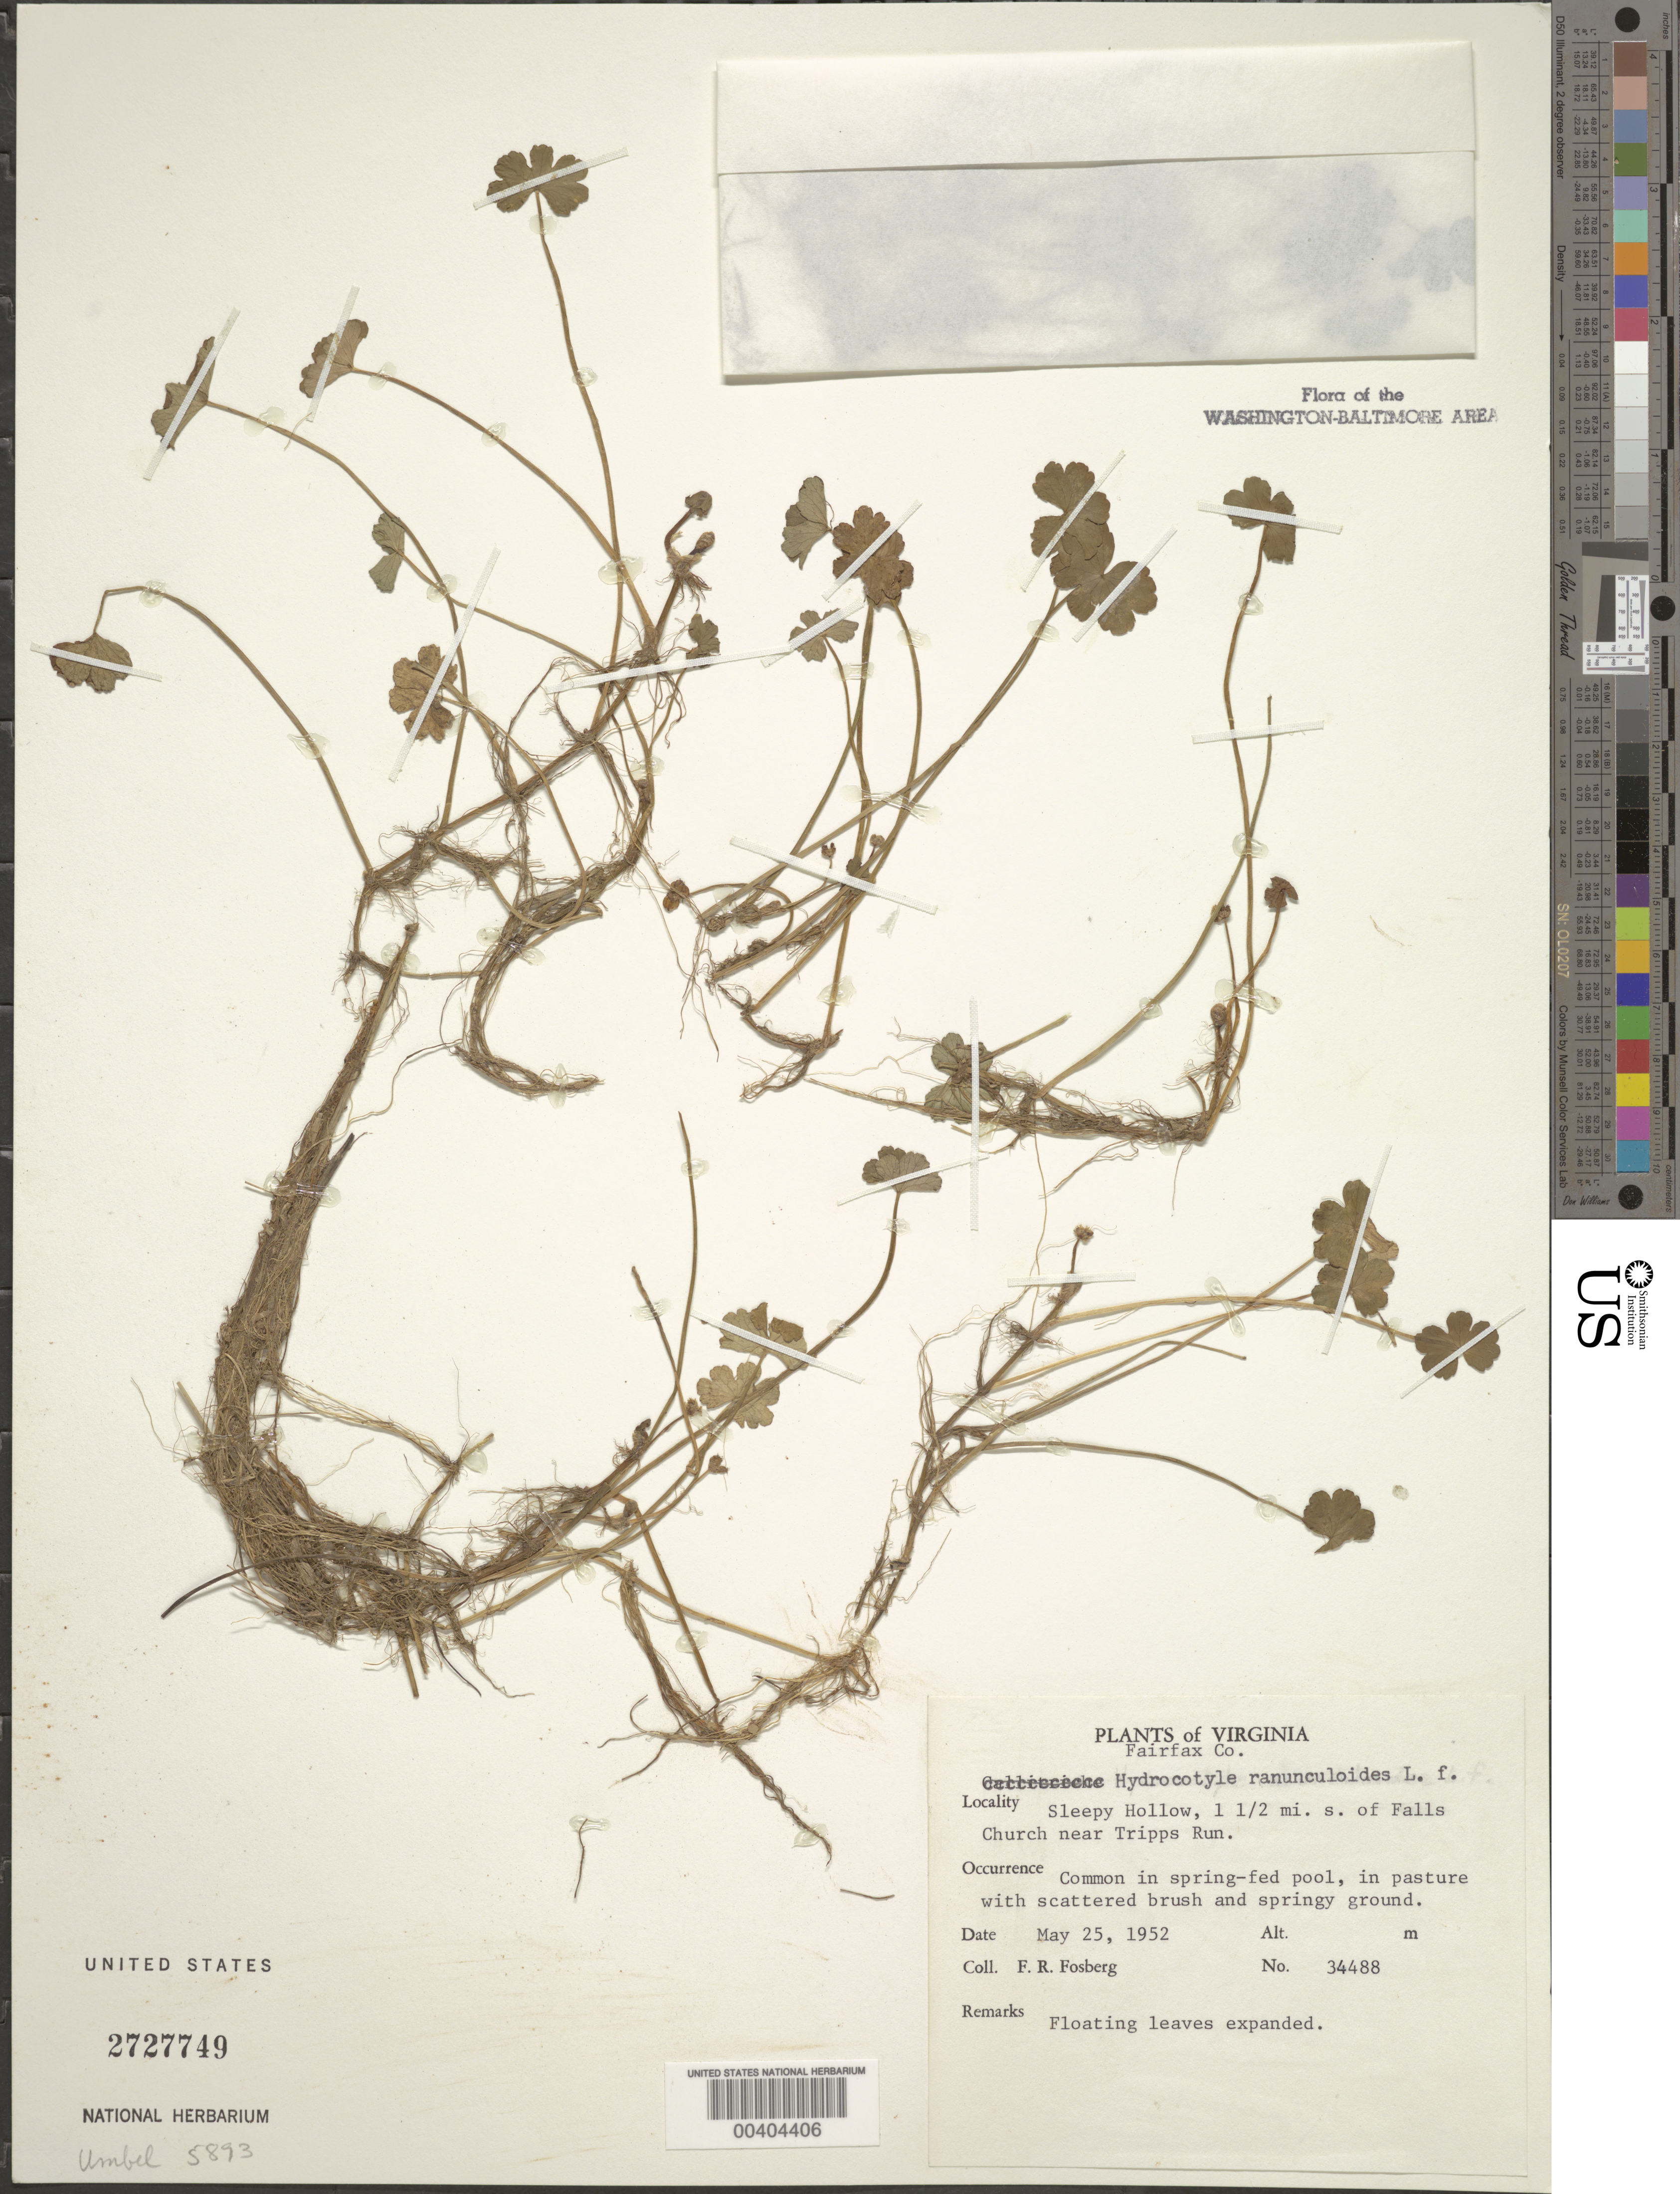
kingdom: Plantae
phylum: Tracheophyta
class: Magnoliopsida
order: Apiales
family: Araliaceae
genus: Hydrocotyle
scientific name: Hydrocotyle ranunculoides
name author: L. f.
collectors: F. R. Fosberg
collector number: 34488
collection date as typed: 25 May 1952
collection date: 1952-05-25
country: United States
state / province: Virginia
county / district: Fairfax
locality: Sleepy Hollow south of Falls Church near Tripps Run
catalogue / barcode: US 2727749